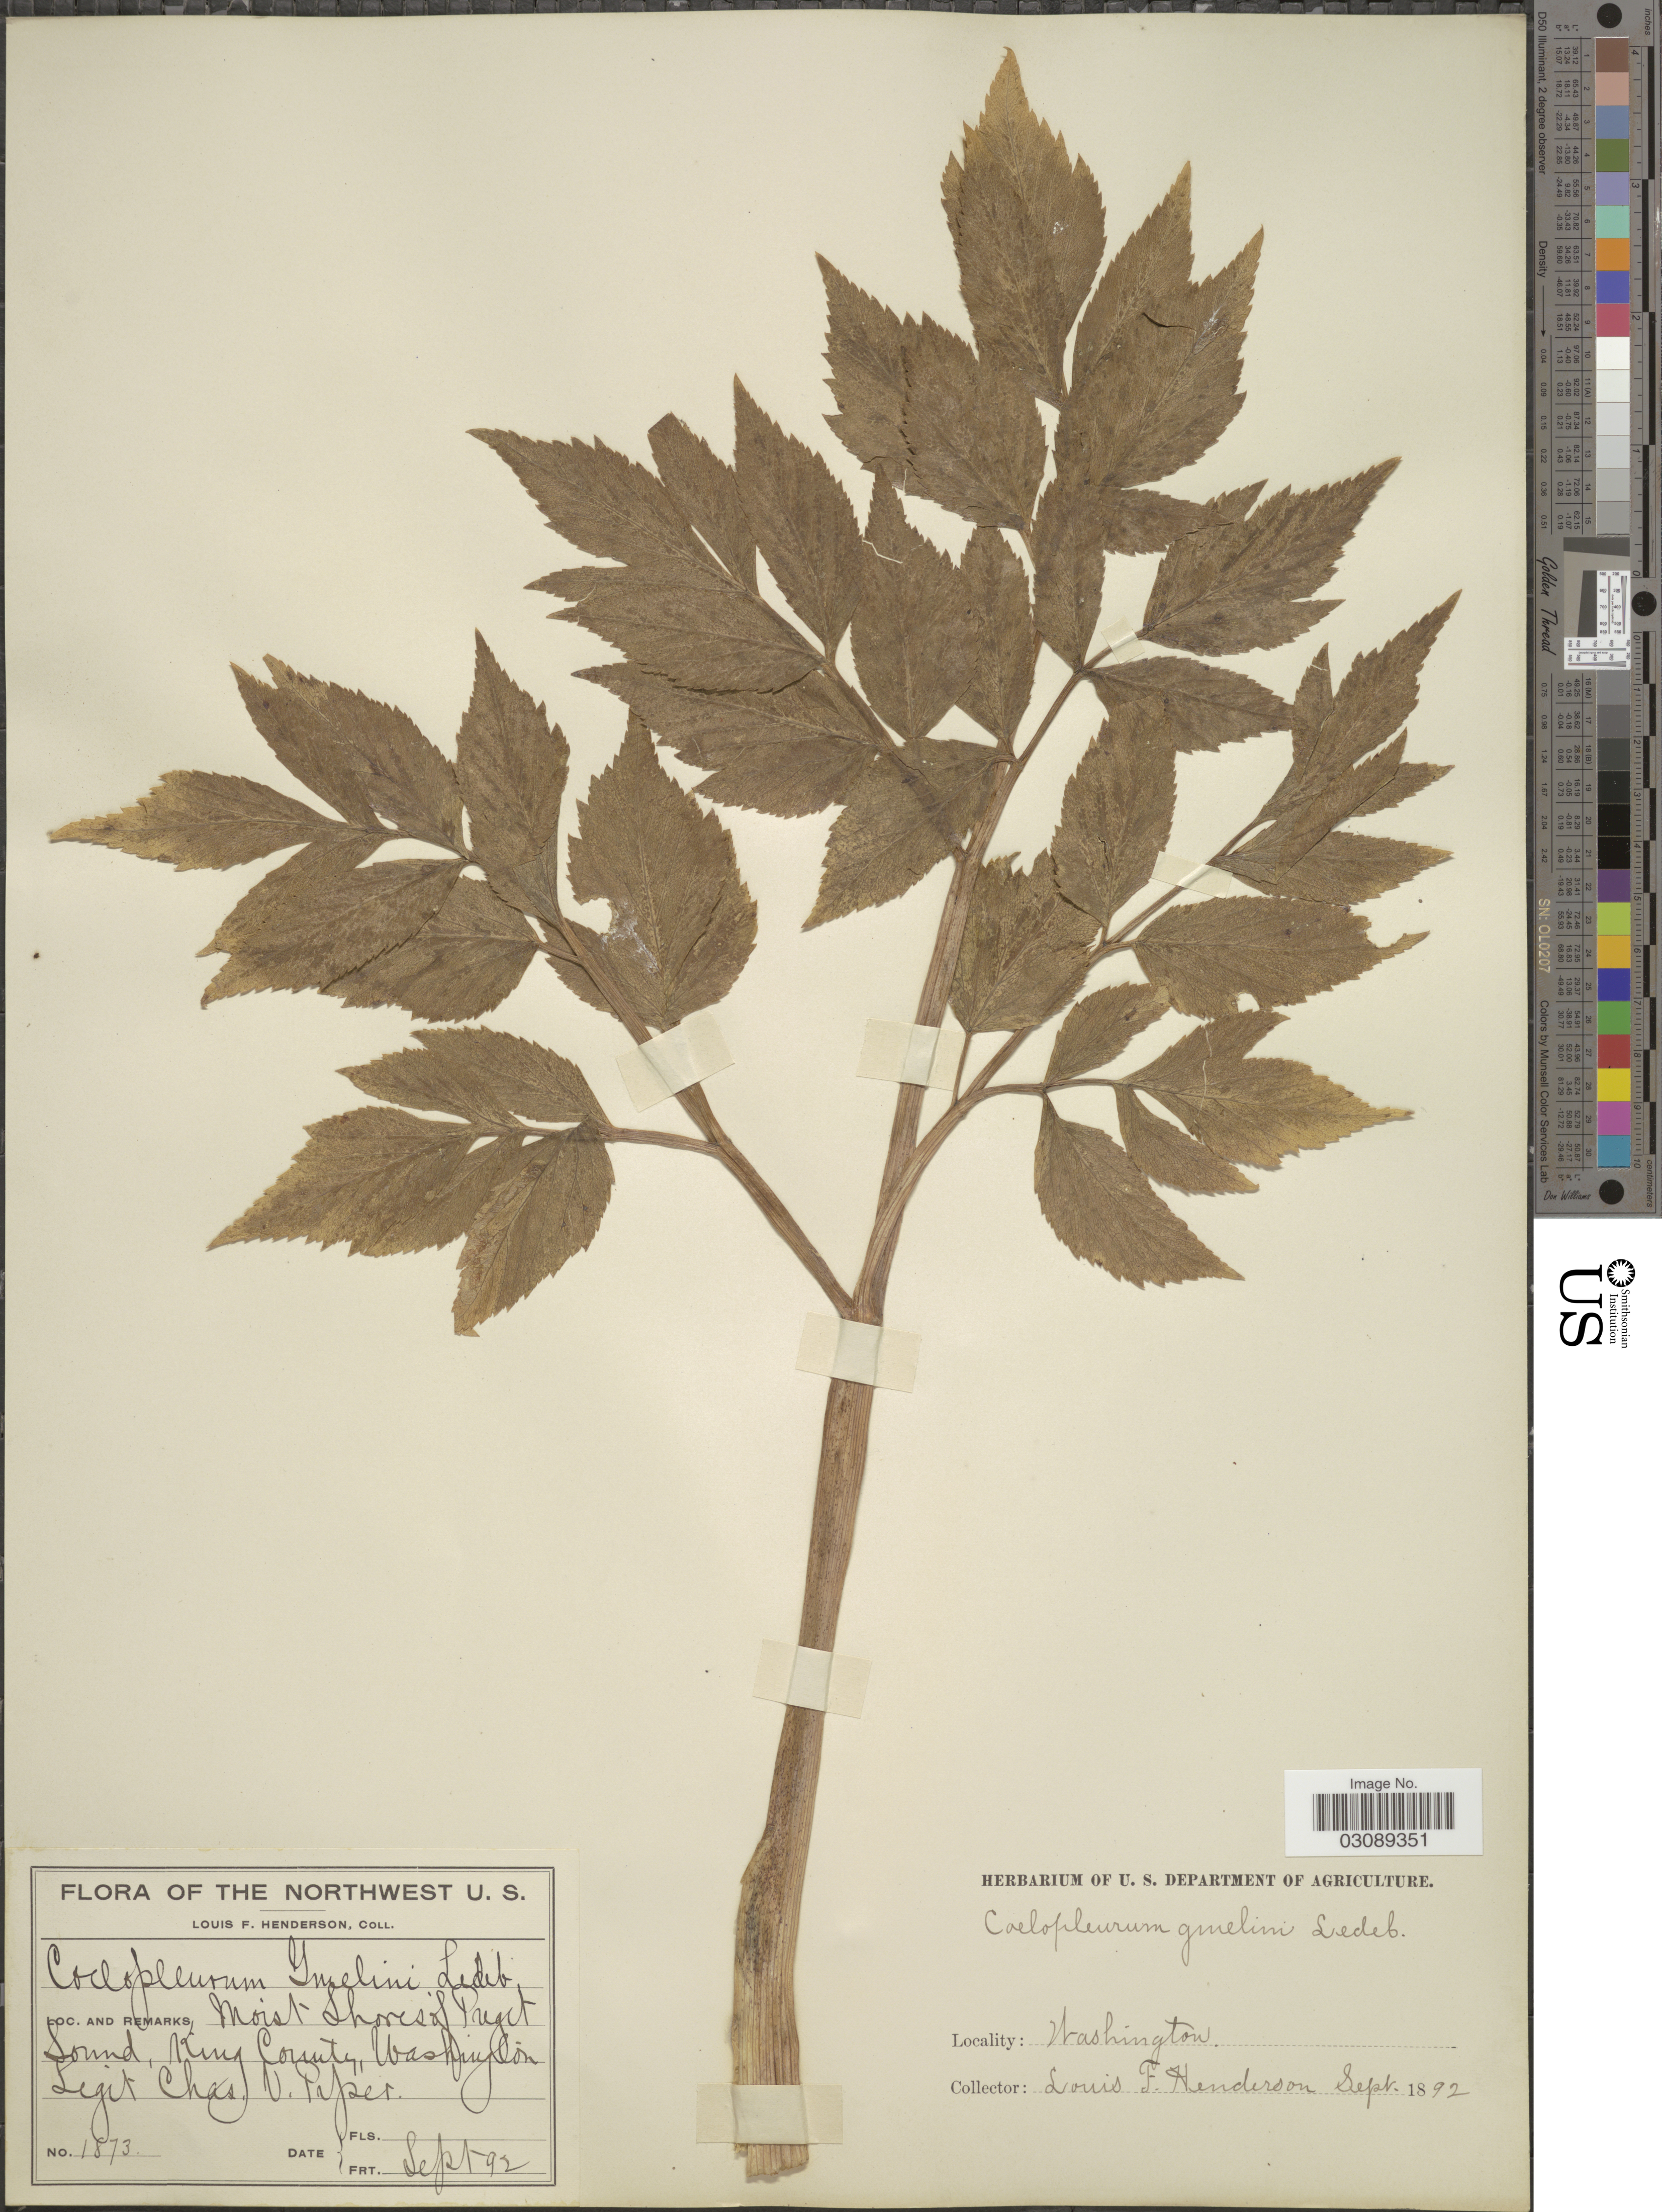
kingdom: Plantae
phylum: Tracheophyta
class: Magnoliopsida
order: Apiales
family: Apiaceae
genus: Coelopleurum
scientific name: Coelopleurum longipes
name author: J.M. Coult. & Rose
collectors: C. V. Piper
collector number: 1873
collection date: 1892-09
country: United States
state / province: Washington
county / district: King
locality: Shores of Puget Sound, King County.